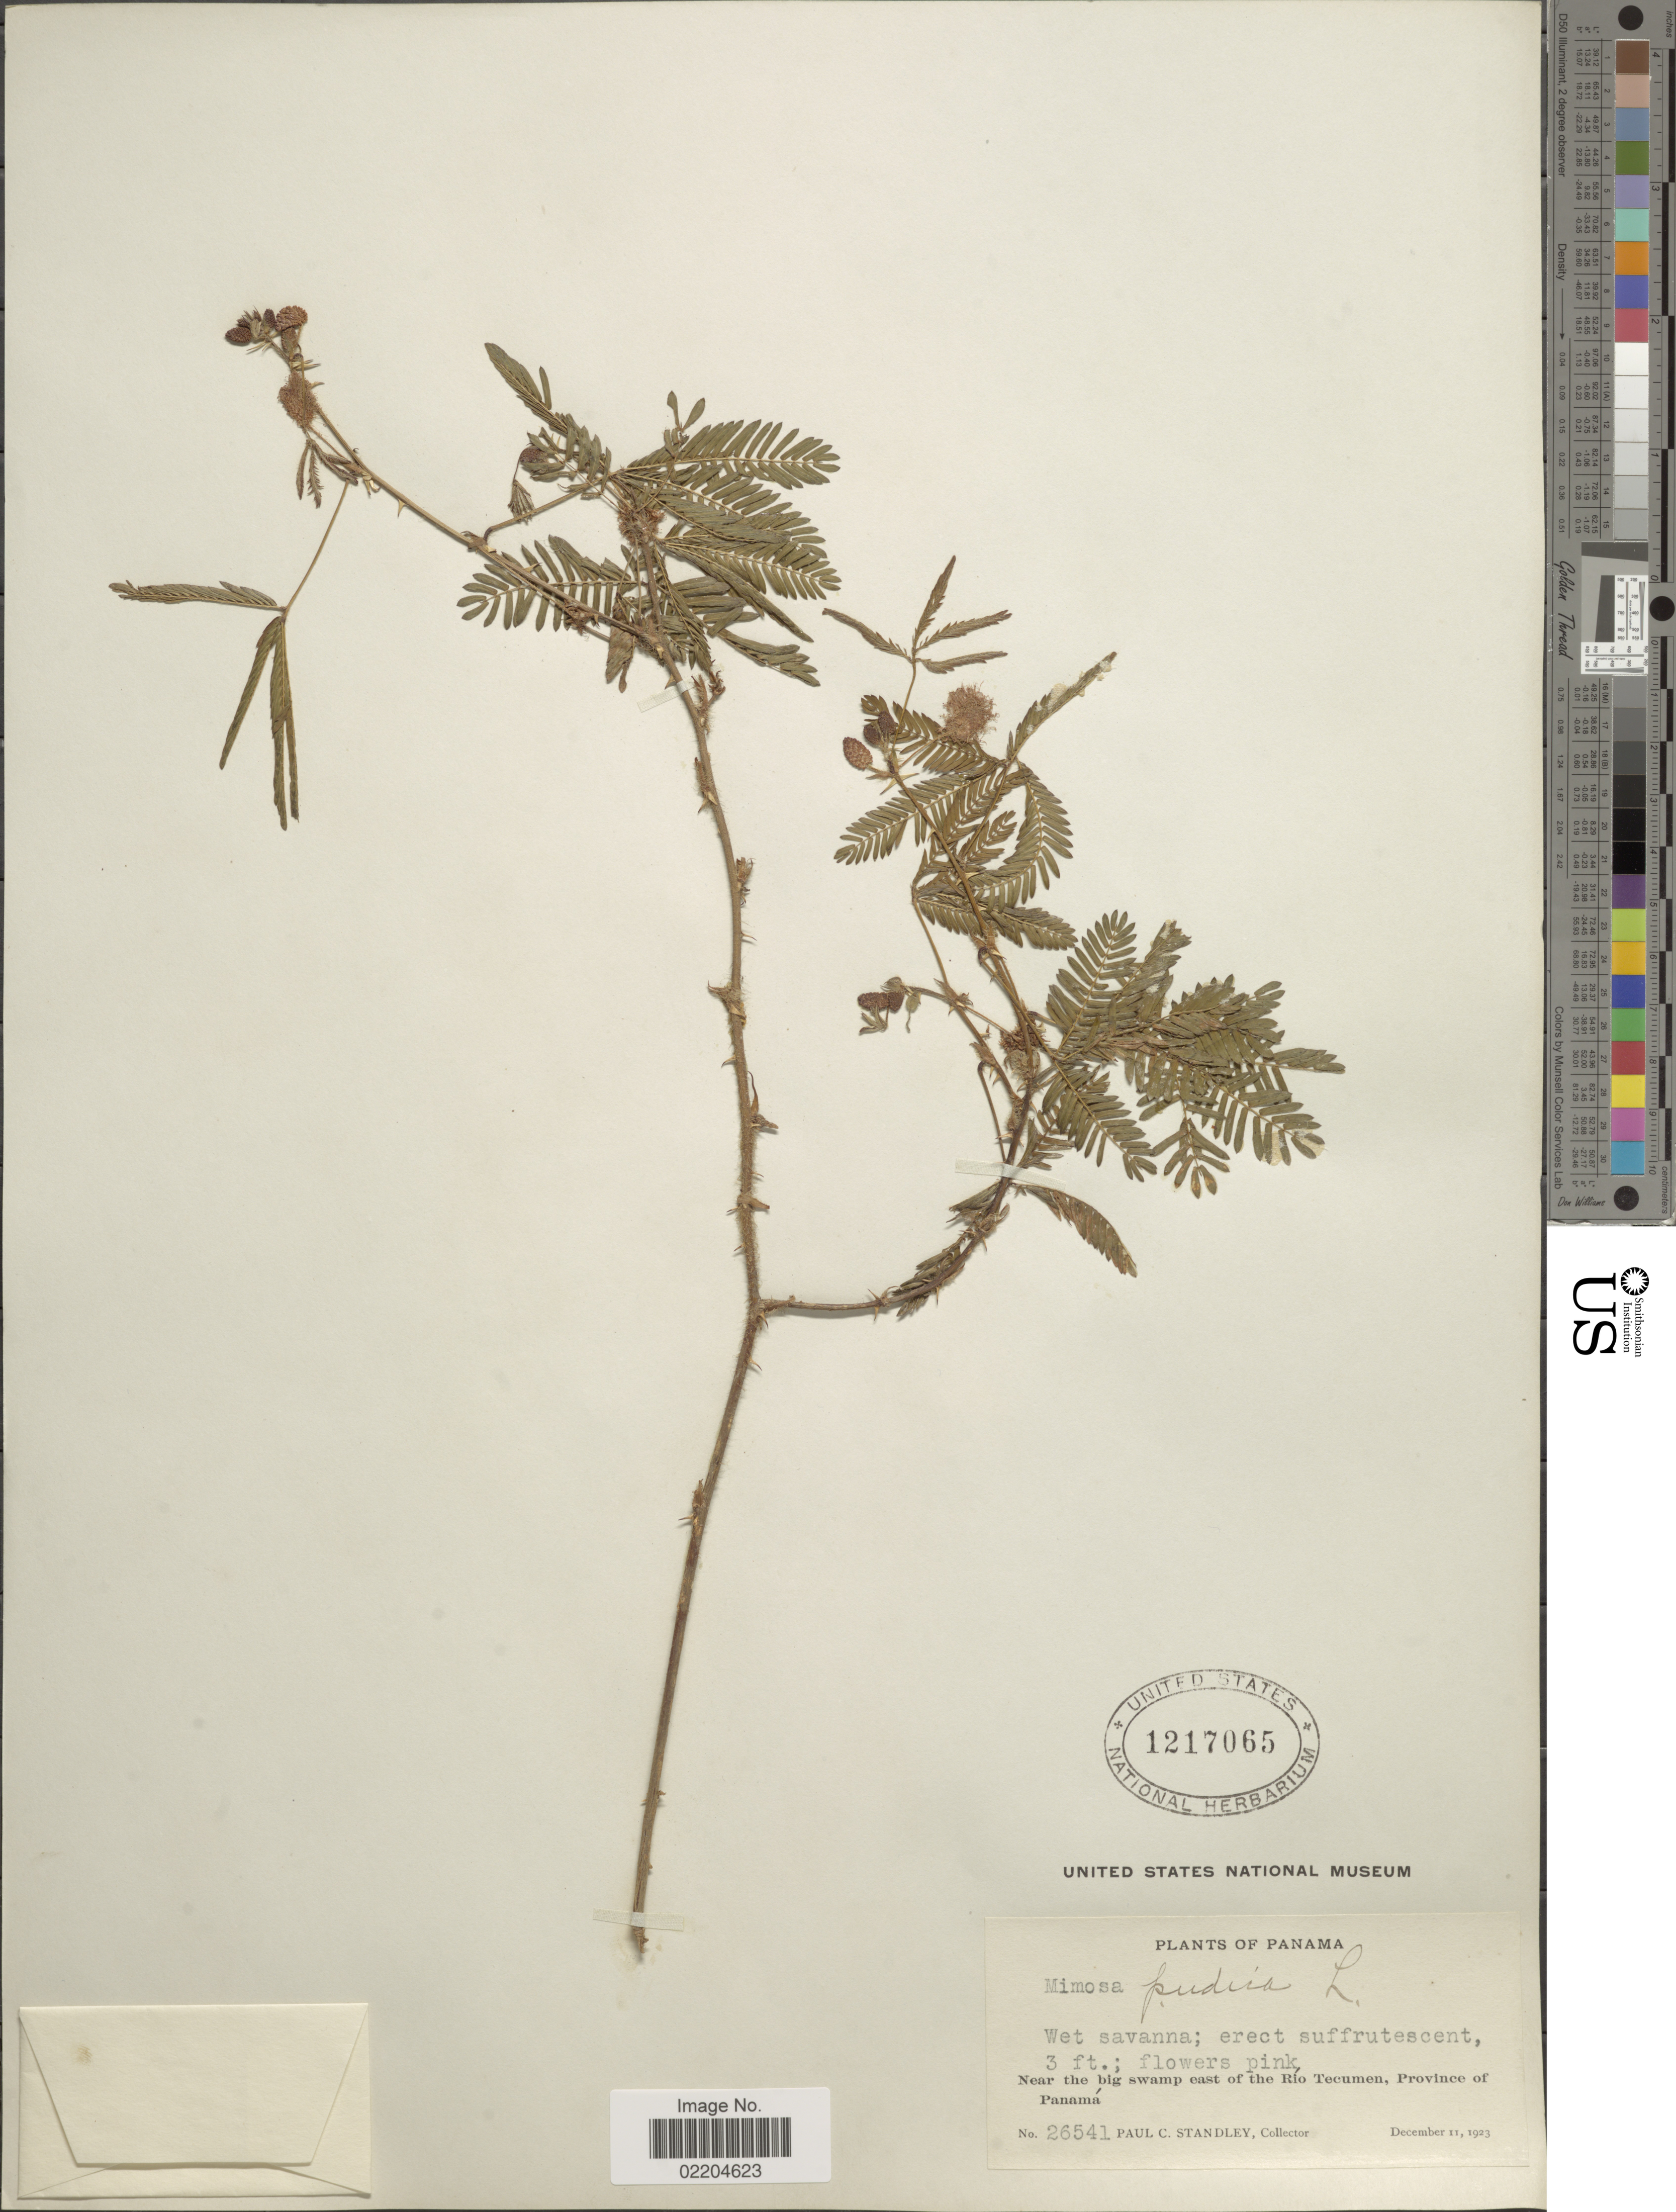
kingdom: Plantae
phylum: Tracheophyta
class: Magnoliopsida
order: Fabales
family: Fabaceae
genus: Mimosa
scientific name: Mimosa pudica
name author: L.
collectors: P. C. Standley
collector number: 26541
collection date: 1923-12-11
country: Panama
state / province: Panamá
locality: Near the big swamp east of the Rio Tecumen, Province of Panama.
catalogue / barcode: US 1217065